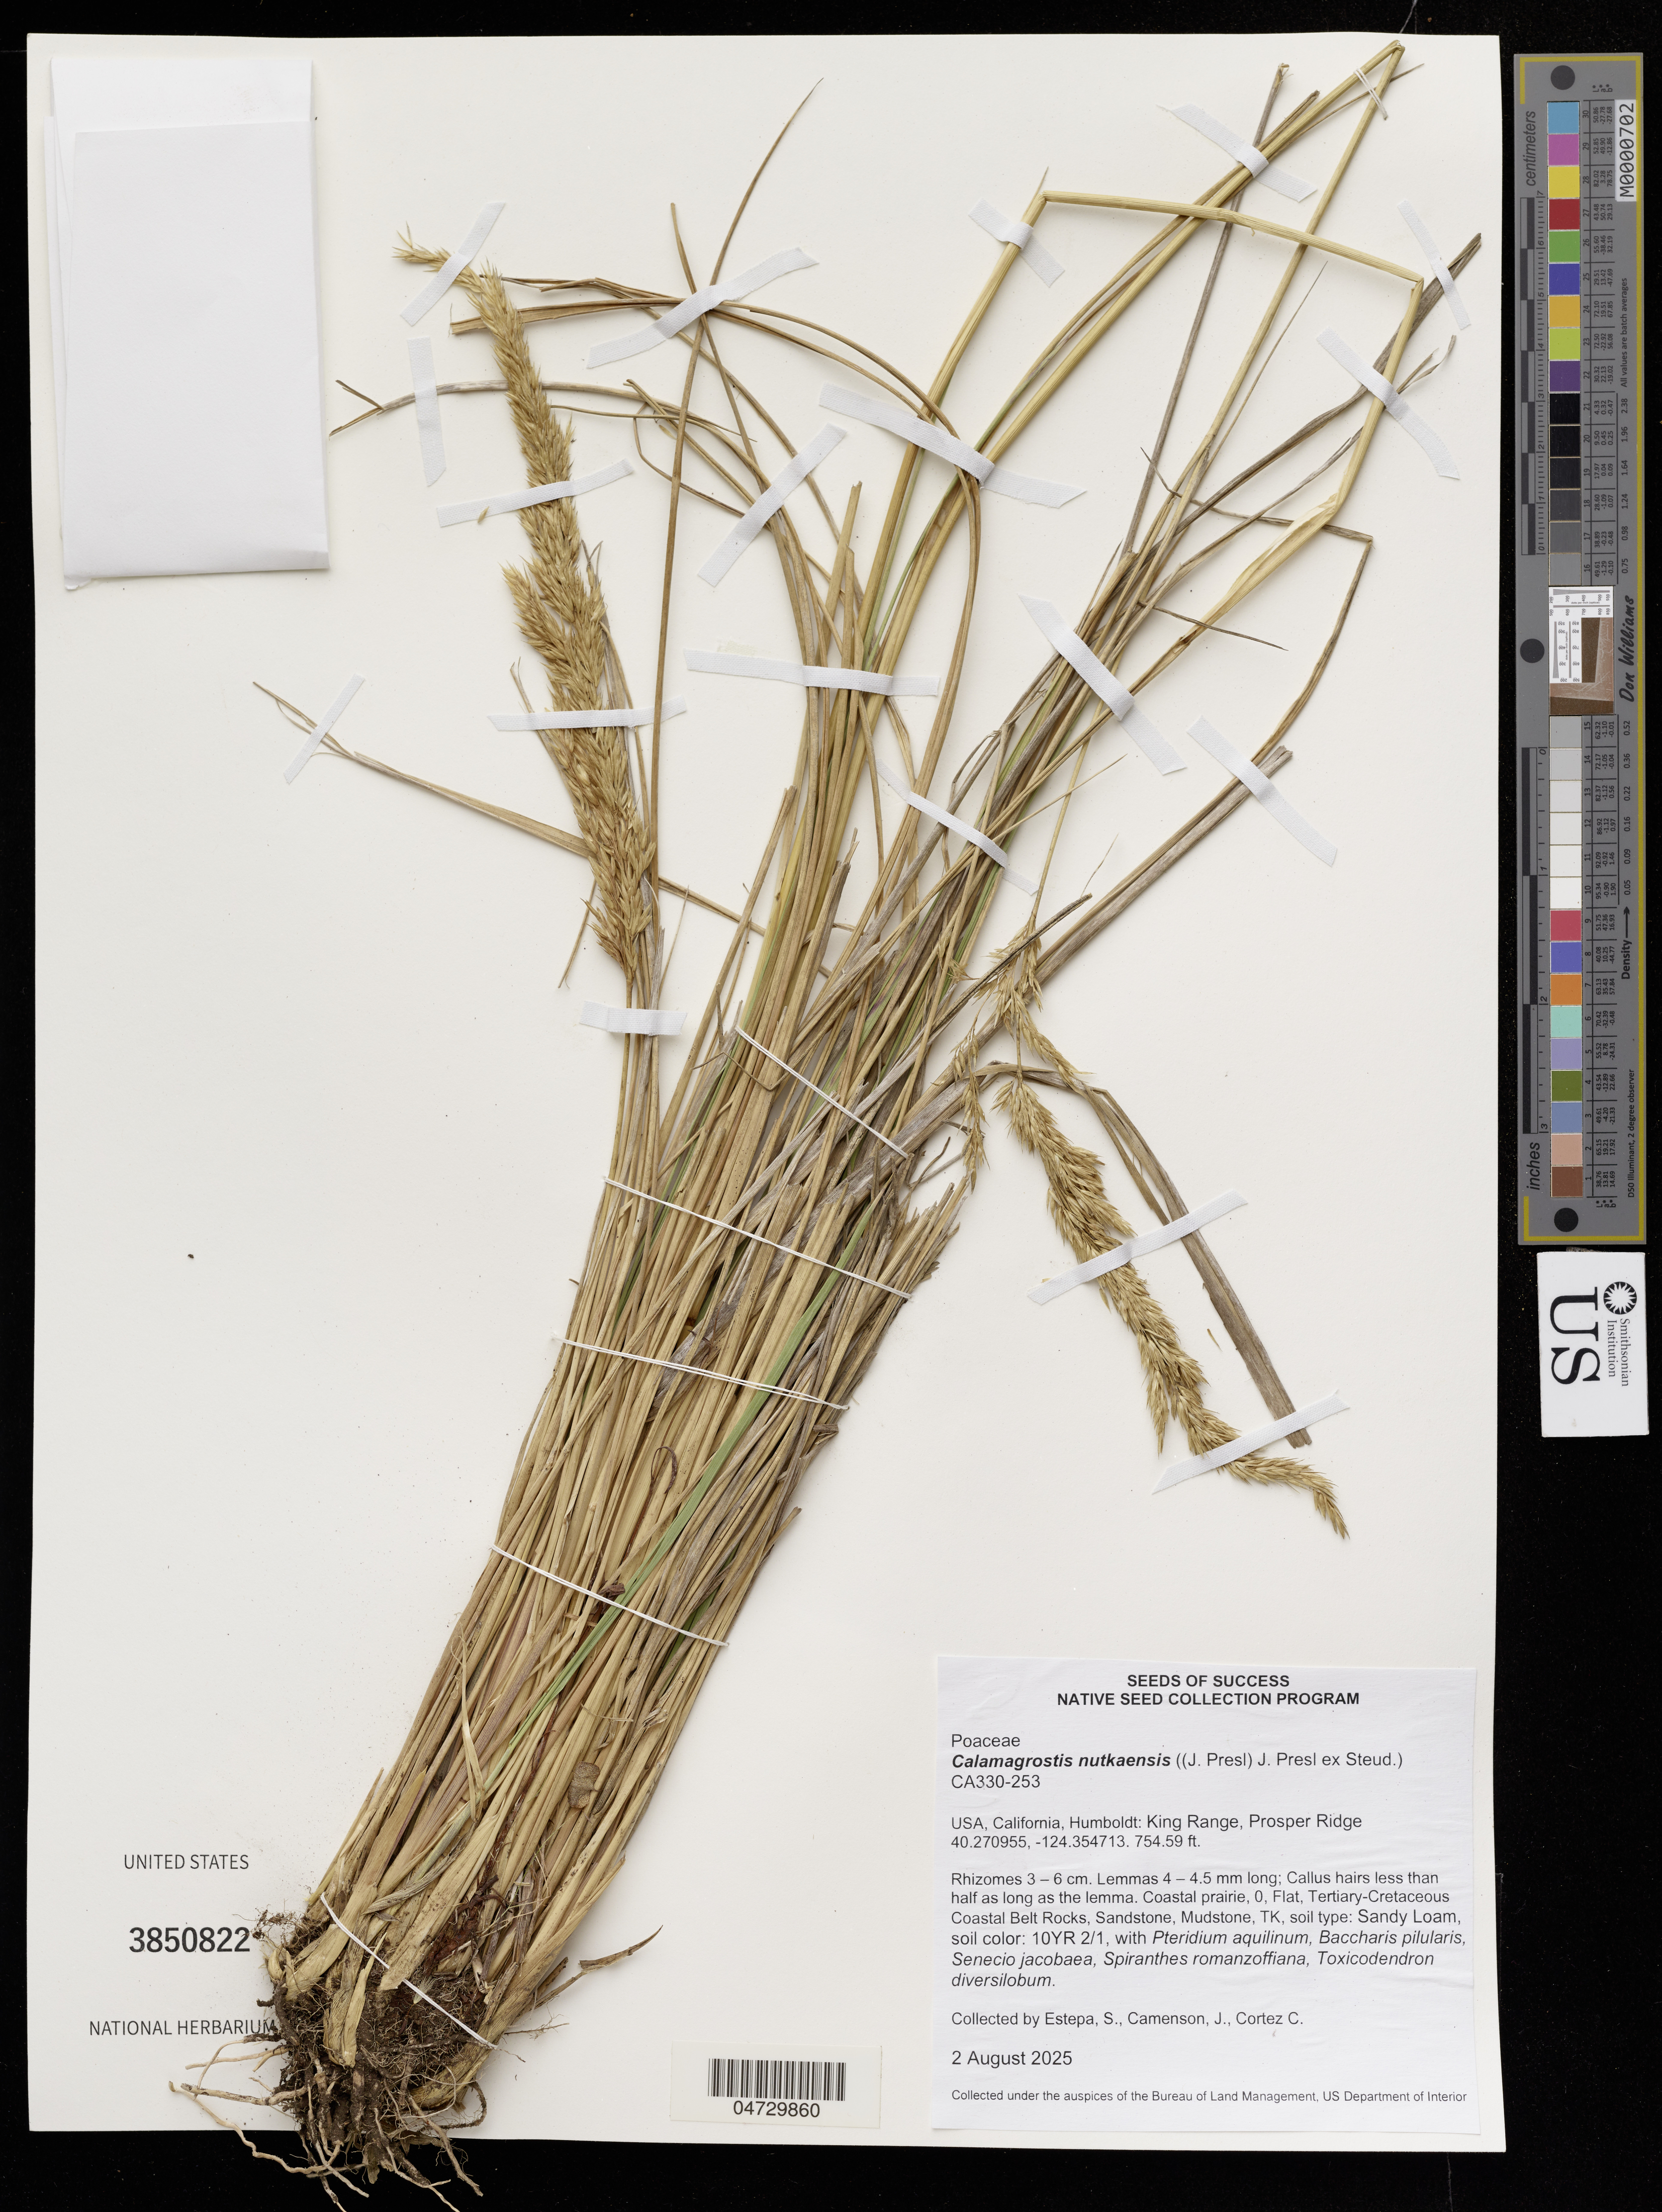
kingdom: Plantae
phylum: Tracheophyta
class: Liliopsida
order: Poales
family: Poaceae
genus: Calamagrostis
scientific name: Calamagrostis nutkaensis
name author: (J. Presl) J. Presl ex Steud.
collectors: S. Estepa & C. Cortez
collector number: CA330-253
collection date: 2025-08-02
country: United States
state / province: California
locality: Humboldt: King Range, Prosper Ridge.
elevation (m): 230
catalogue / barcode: US 3850822